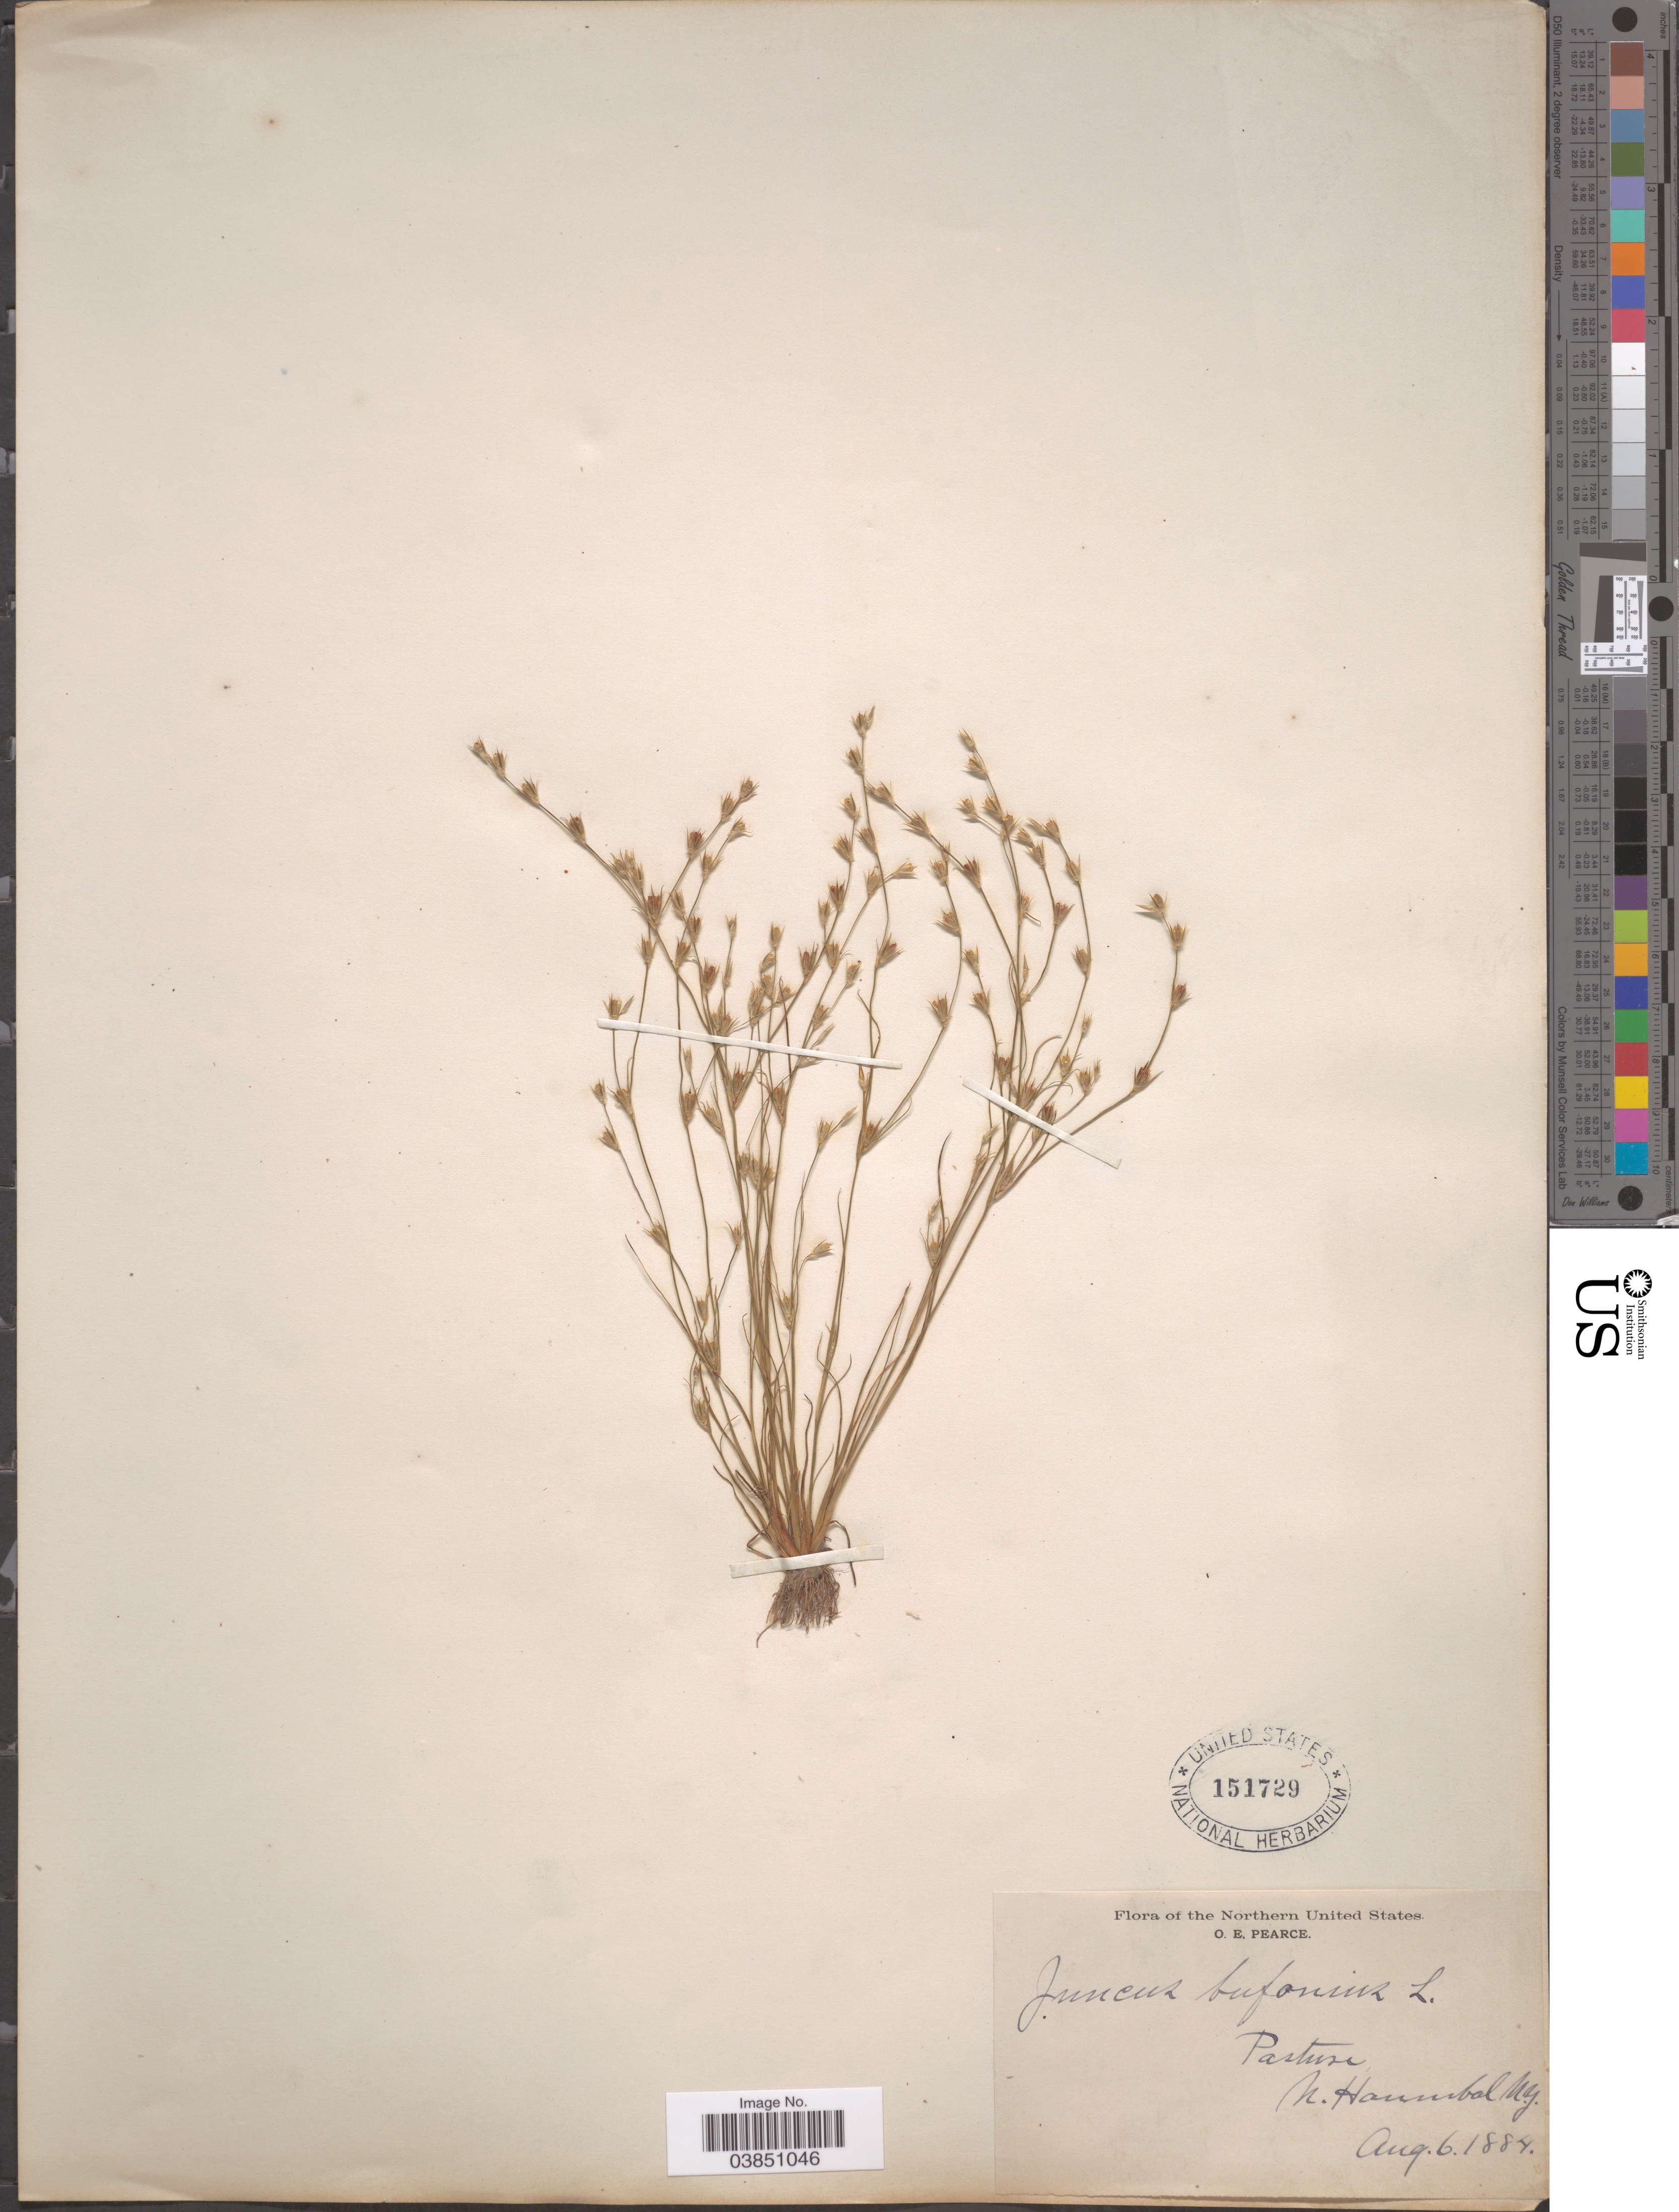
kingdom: Plantae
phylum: Tracheophyta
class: Liliopsida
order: Poales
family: Juncaceae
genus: Juncus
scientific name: Juncus bufonius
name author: L.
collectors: O. E. Pearce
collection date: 1884-08-06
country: United States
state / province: New York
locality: The Northern United States. N. Hannibal.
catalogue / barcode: US 151729